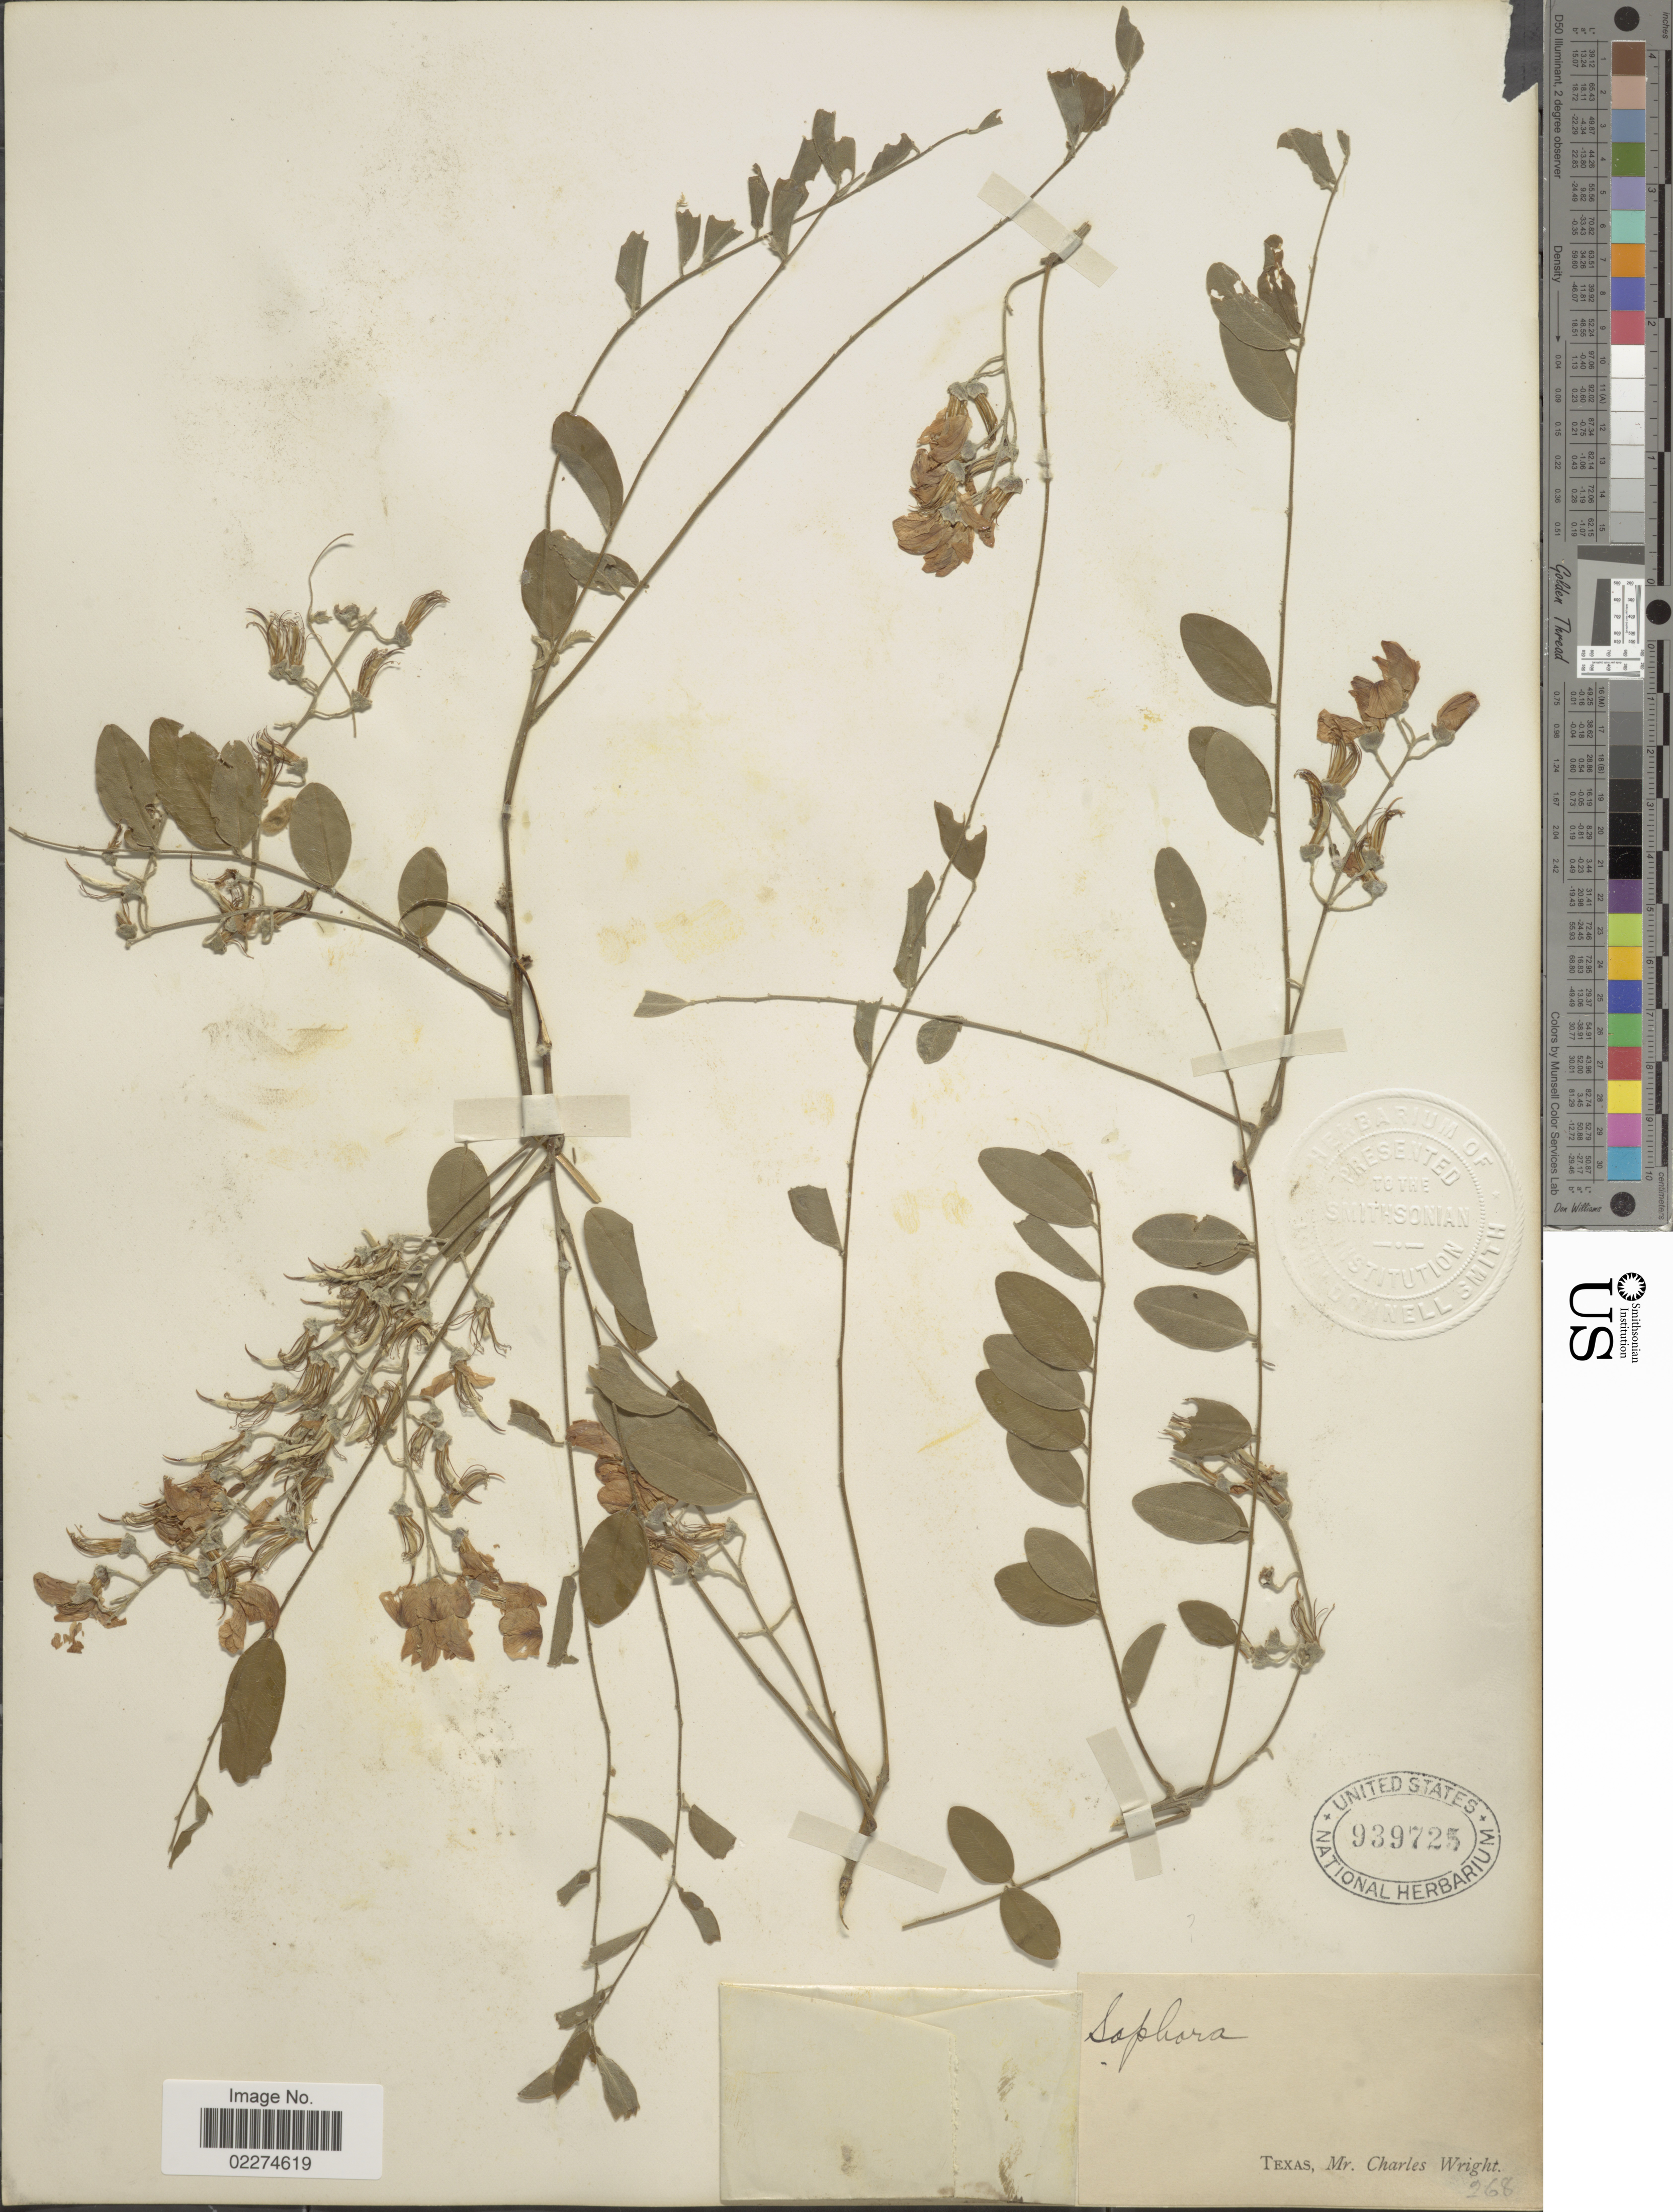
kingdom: Plantae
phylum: Tracheophyta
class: Magnoliopsida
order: Fabales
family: Fabaceae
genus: Sophora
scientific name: Sophora affinis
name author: Torr. & A. Gray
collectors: C. Wright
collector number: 268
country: United States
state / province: Texas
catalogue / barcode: US 939725